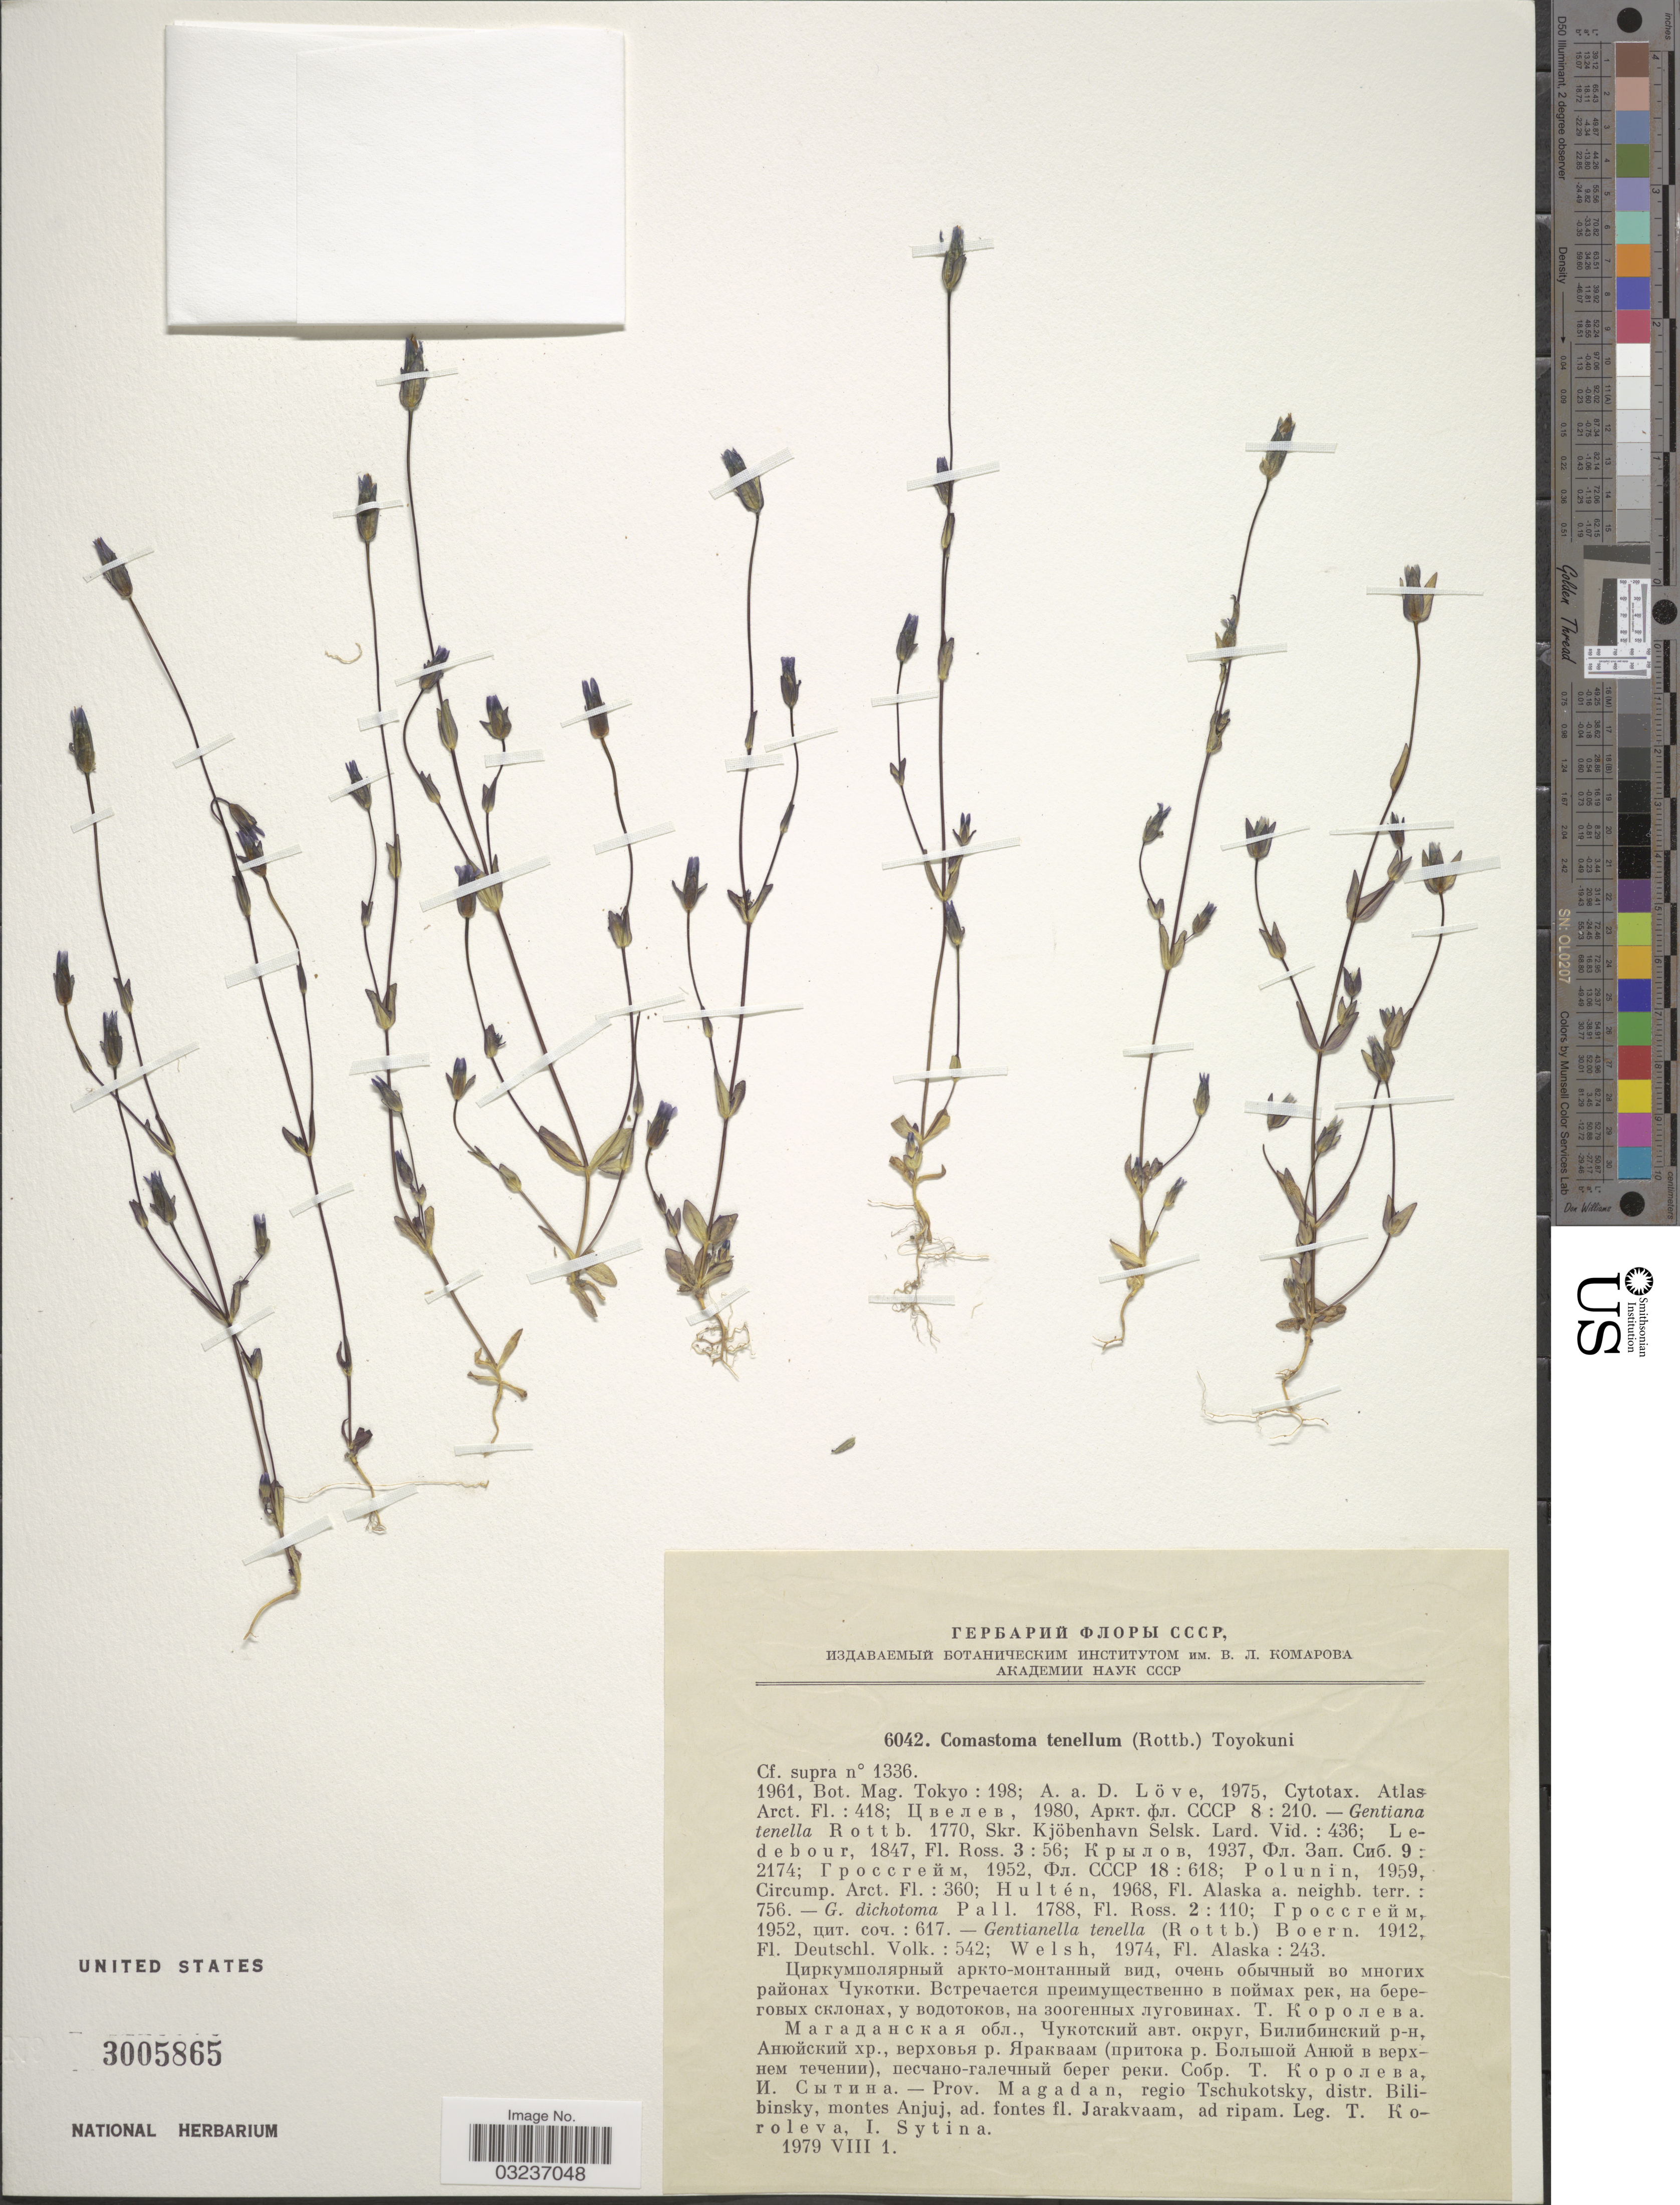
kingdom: Plantae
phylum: Tracheophyta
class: Magnoliopsida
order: Gentianales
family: Gentianaceae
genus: Gentiana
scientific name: Gentiana tenella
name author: Rottb.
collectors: T. Koroleva & I. Sytina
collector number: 6042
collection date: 1979-08-01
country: Russian Federation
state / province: Magadan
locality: Prov. Magadan, regio Tschukotsky, distr. Bilibinsky, montes Anjuj, ad. fontes fl. Jarakvaam, ad ripam.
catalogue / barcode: US 3005865